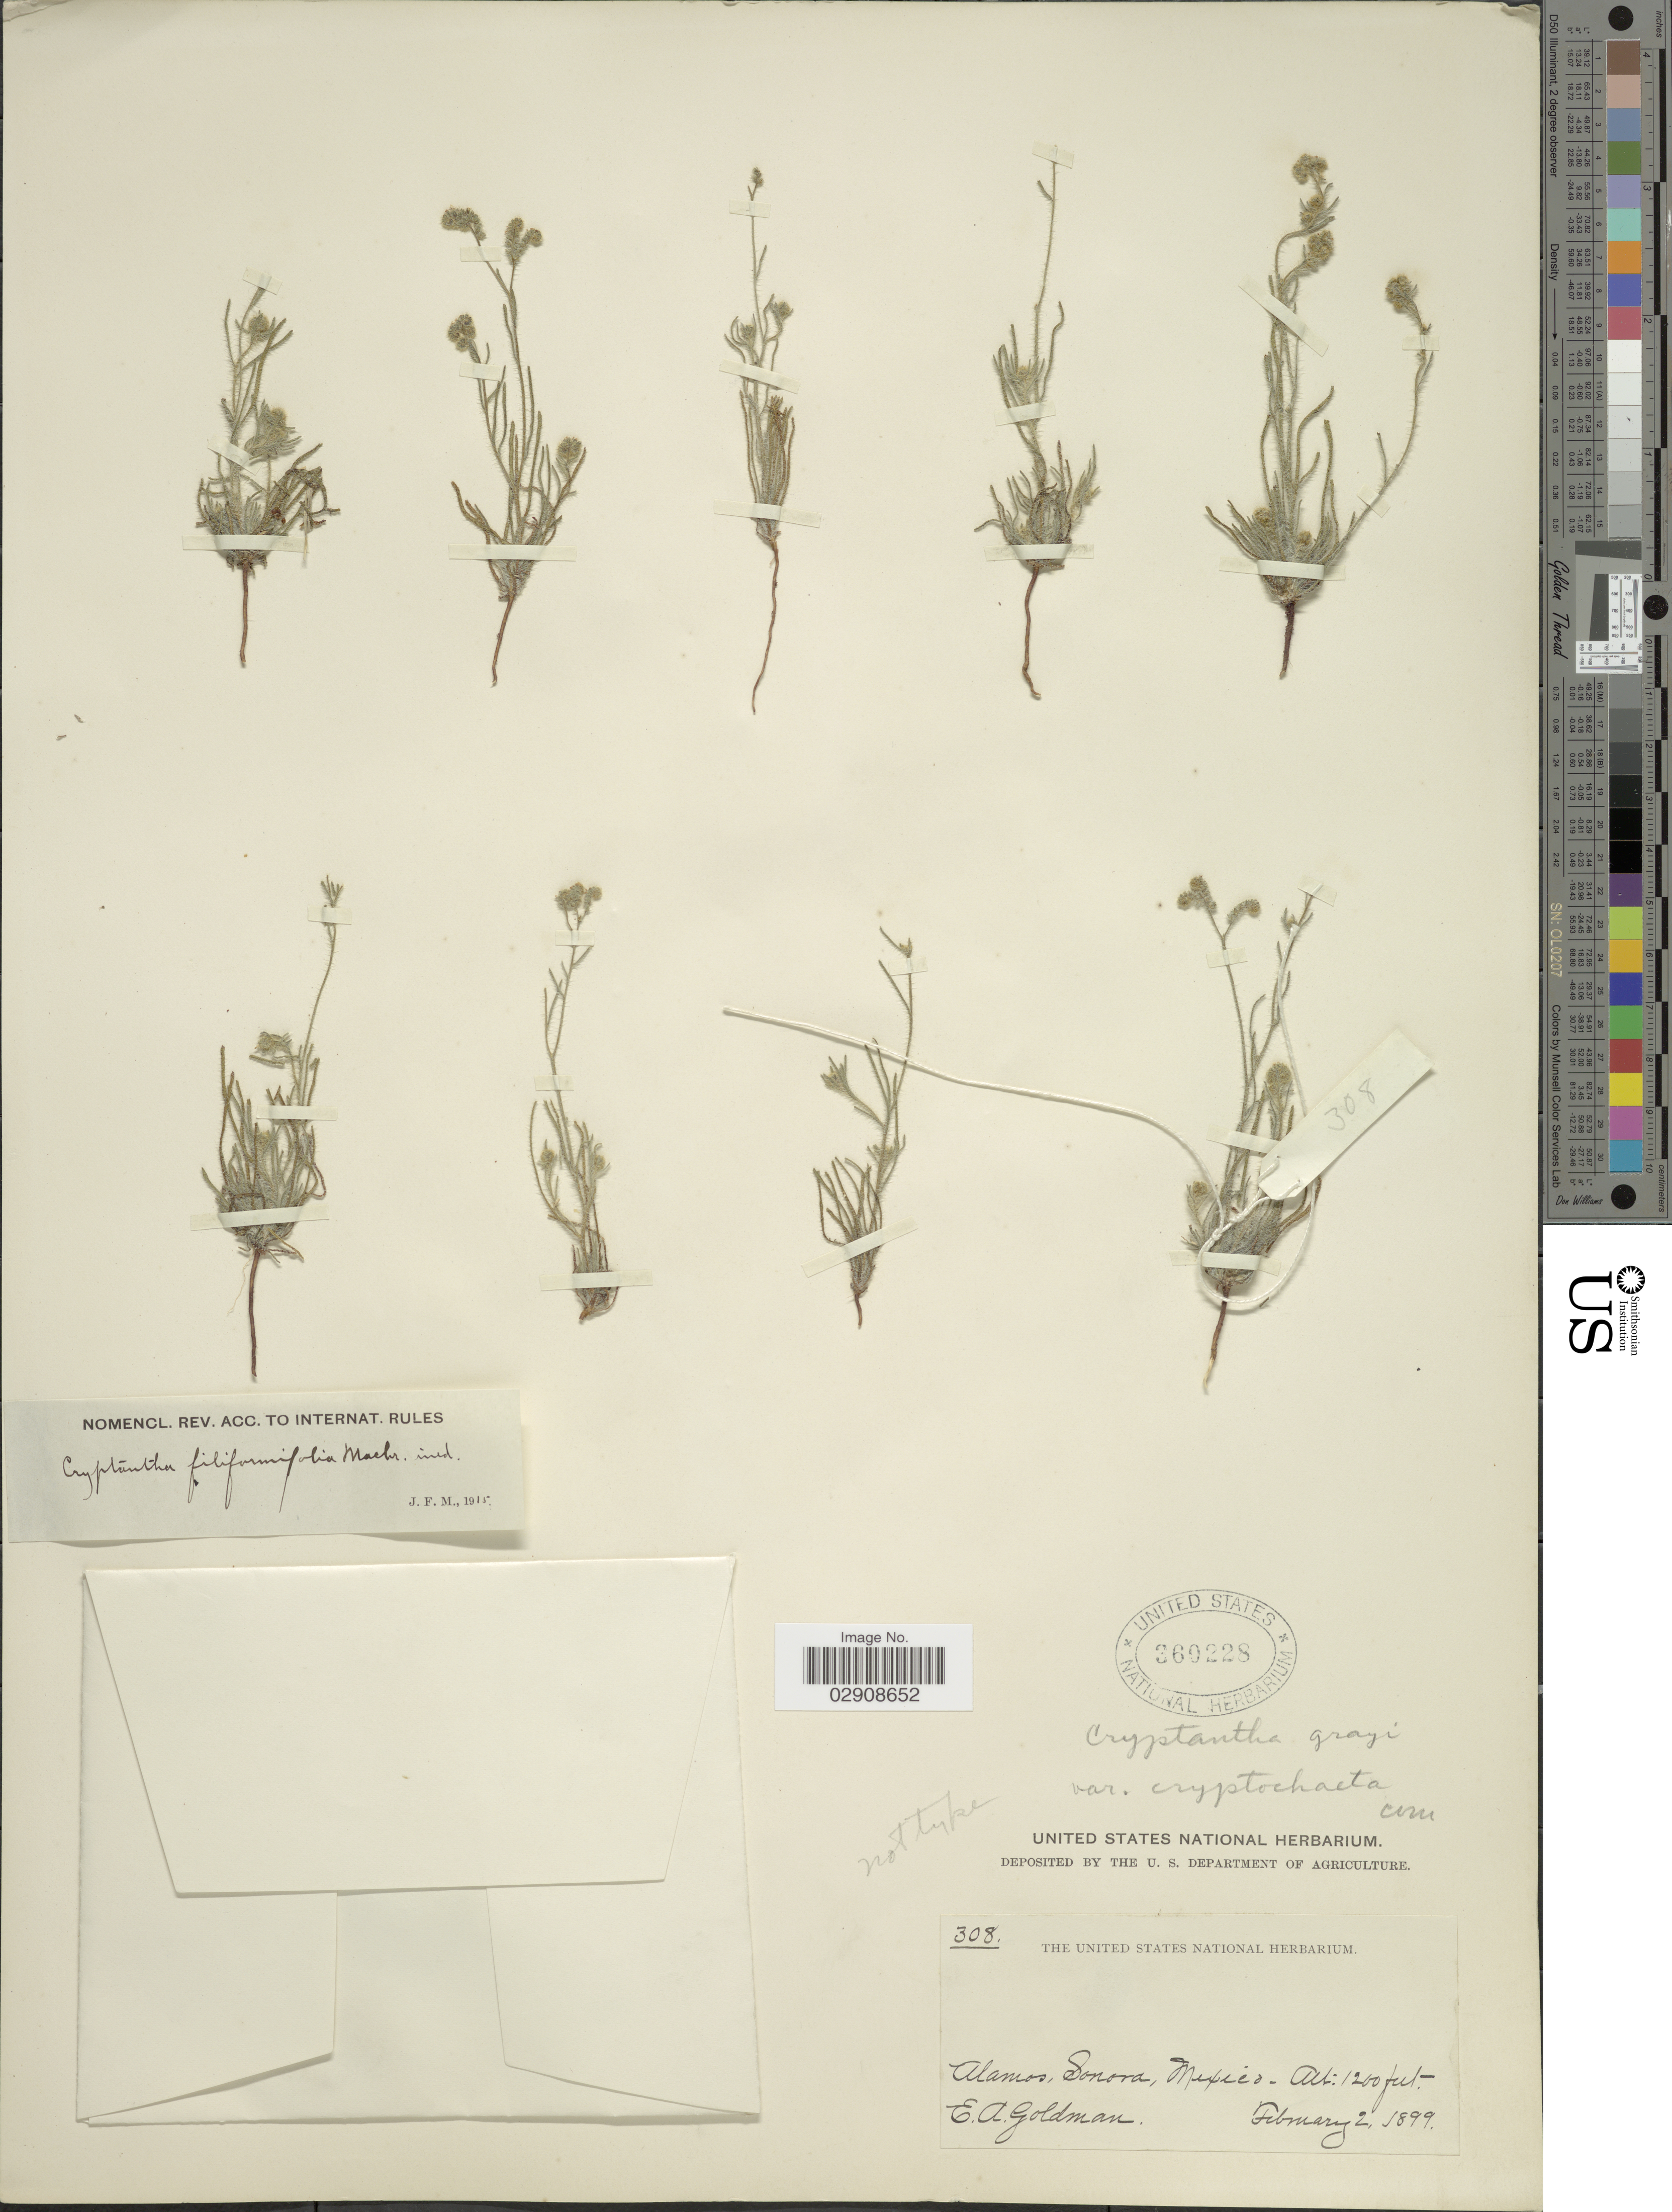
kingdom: Plantae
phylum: Tracheophyta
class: Magnoliopsida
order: Boraginales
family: Boraginaceae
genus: Cryptantha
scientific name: Cryptantha grayi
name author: (Vasey &) J.F. Macbr.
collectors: E. A. Goldman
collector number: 308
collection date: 1899-02-02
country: Mexico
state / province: Sonora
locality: Alamos.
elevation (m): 366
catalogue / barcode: US 360228